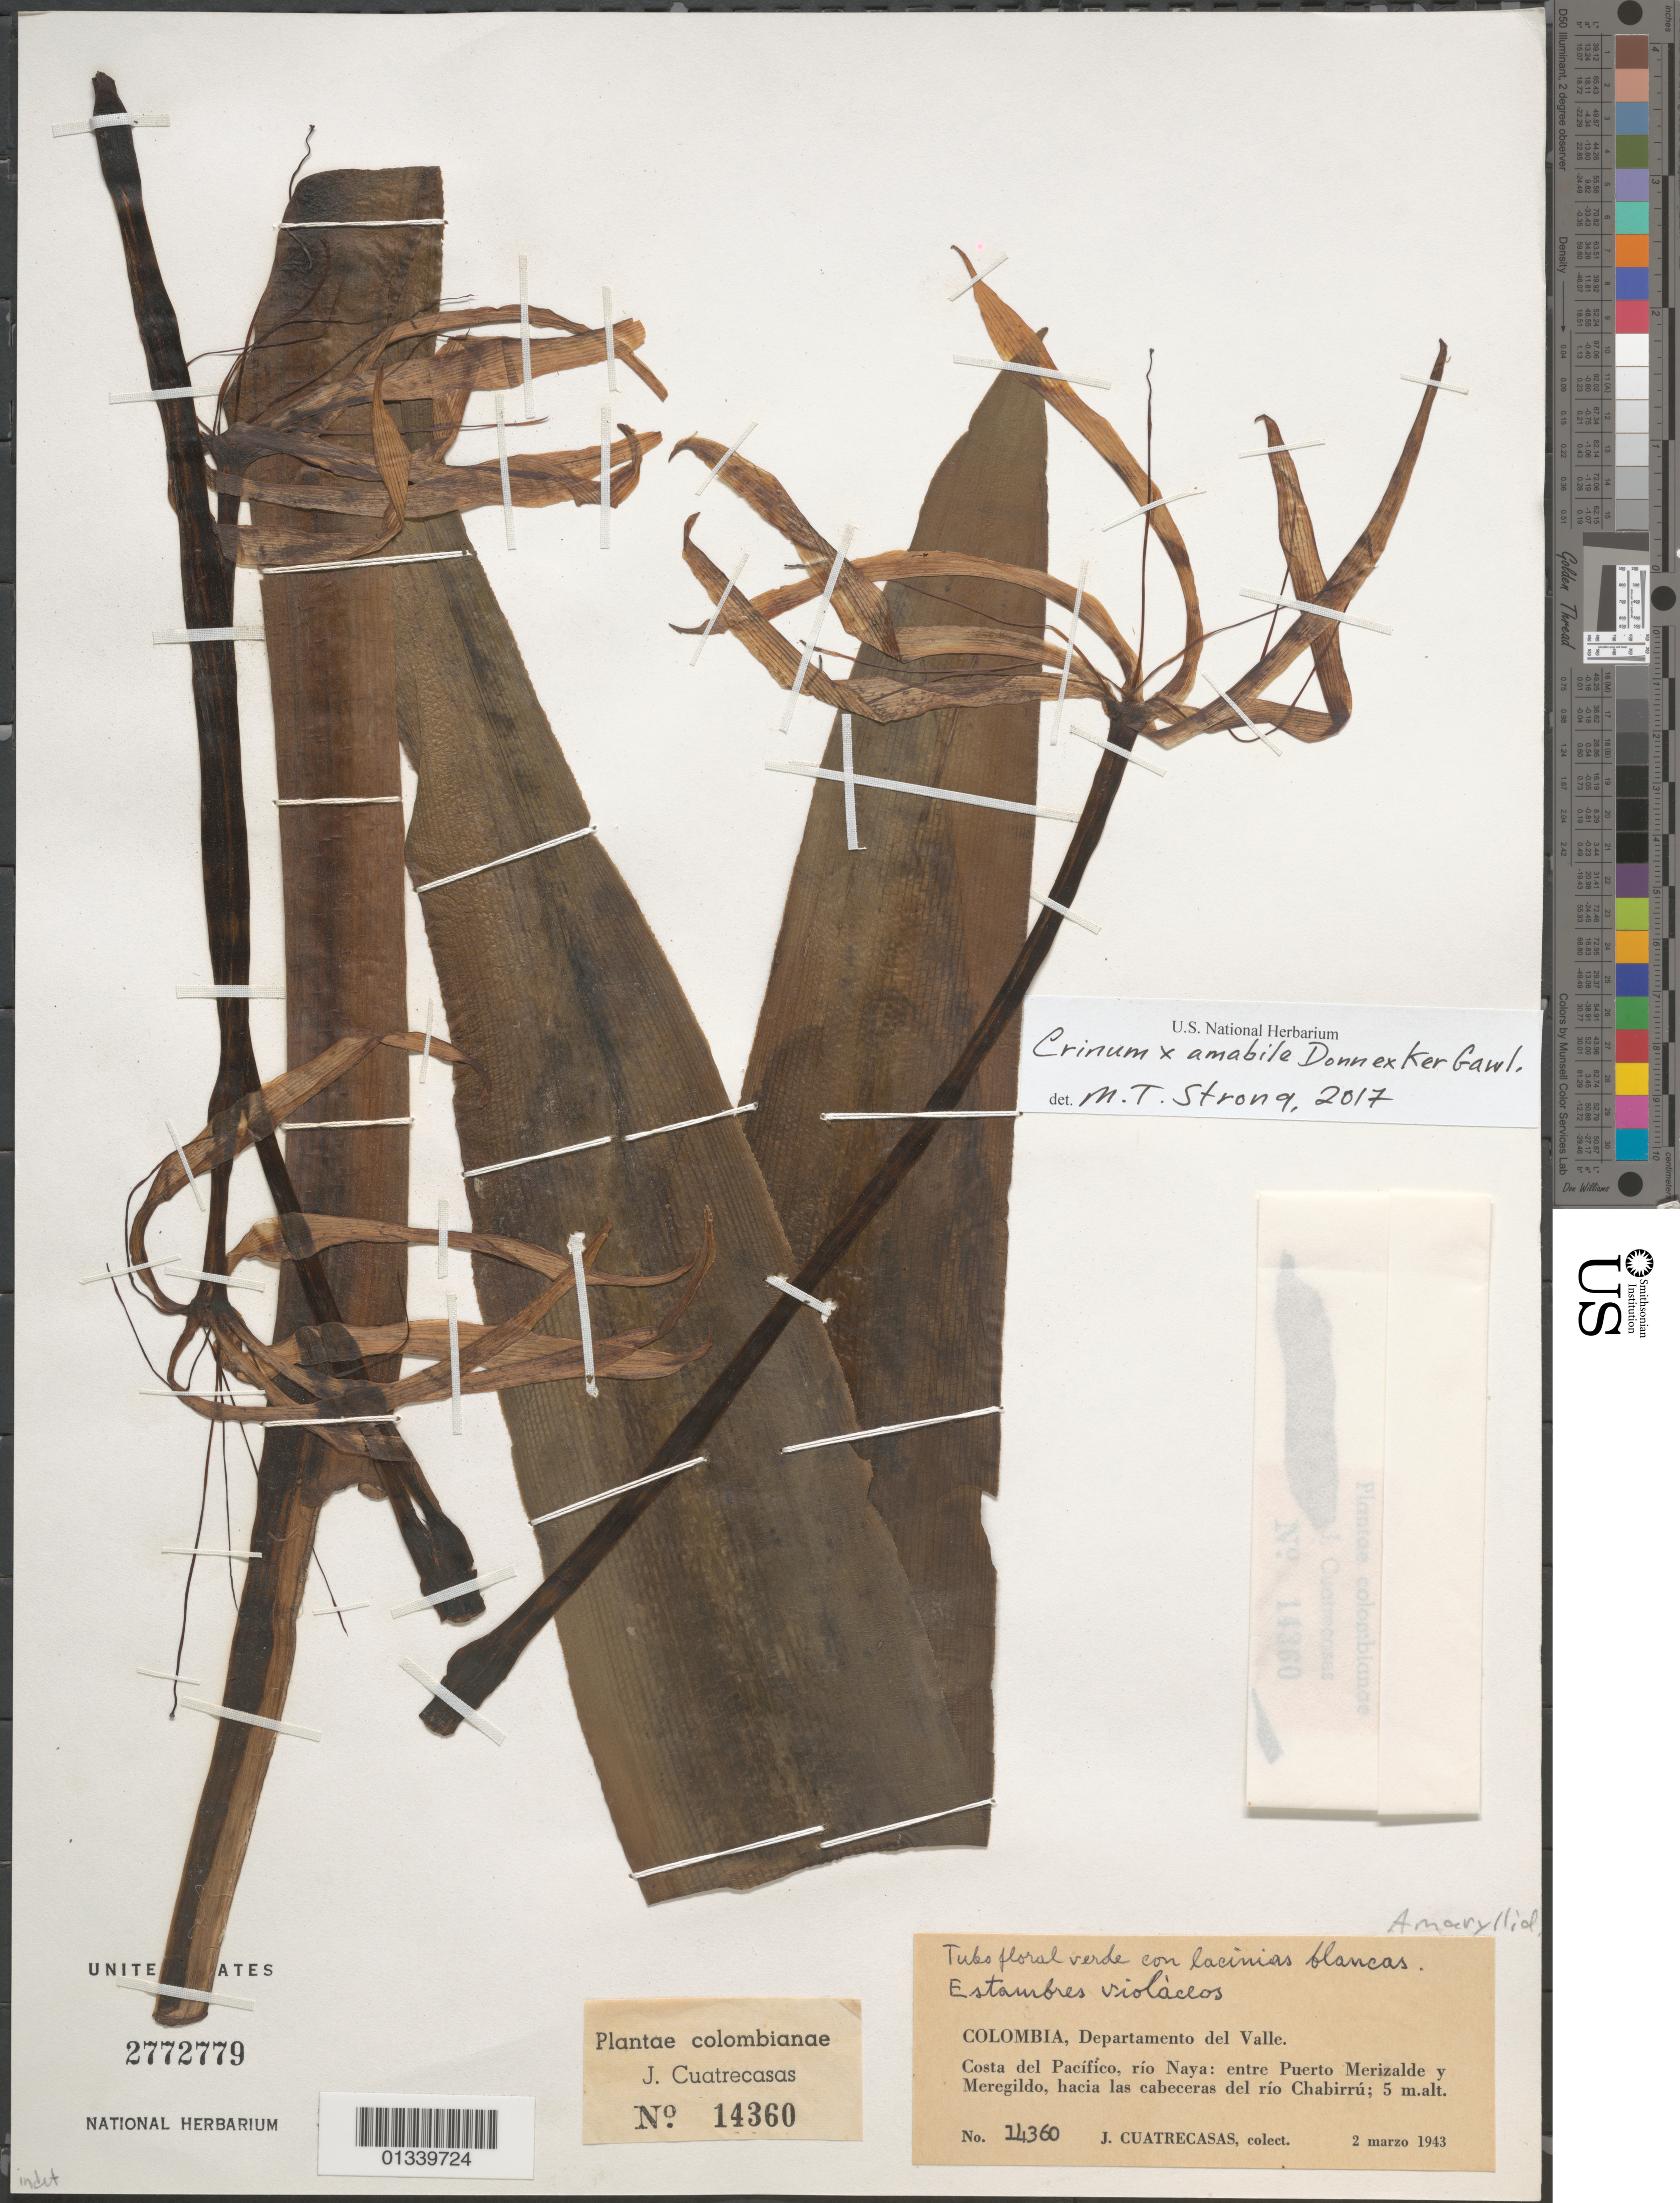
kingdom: Plantae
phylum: Tracheophyta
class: Liliopsida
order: Asparagales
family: Amaryllidaceae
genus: Crinum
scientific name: Crinum x amabile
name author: Donn ex Ker Gawl.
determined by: Strong, Mark T., (BOT), Smithsonian Institution - National Museum of Natural History (UNITED STATES)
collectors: J. Cuatrecasas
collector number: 14360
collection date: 1963-03-02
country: Colombia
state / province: Valle del Cauca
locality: Costa del Pacifico, rio Naya: entre Puerto Merizalde y Meregildo, hacia las cabeceras dell rio Chabirru.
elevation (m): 5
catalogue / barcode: US 2772779